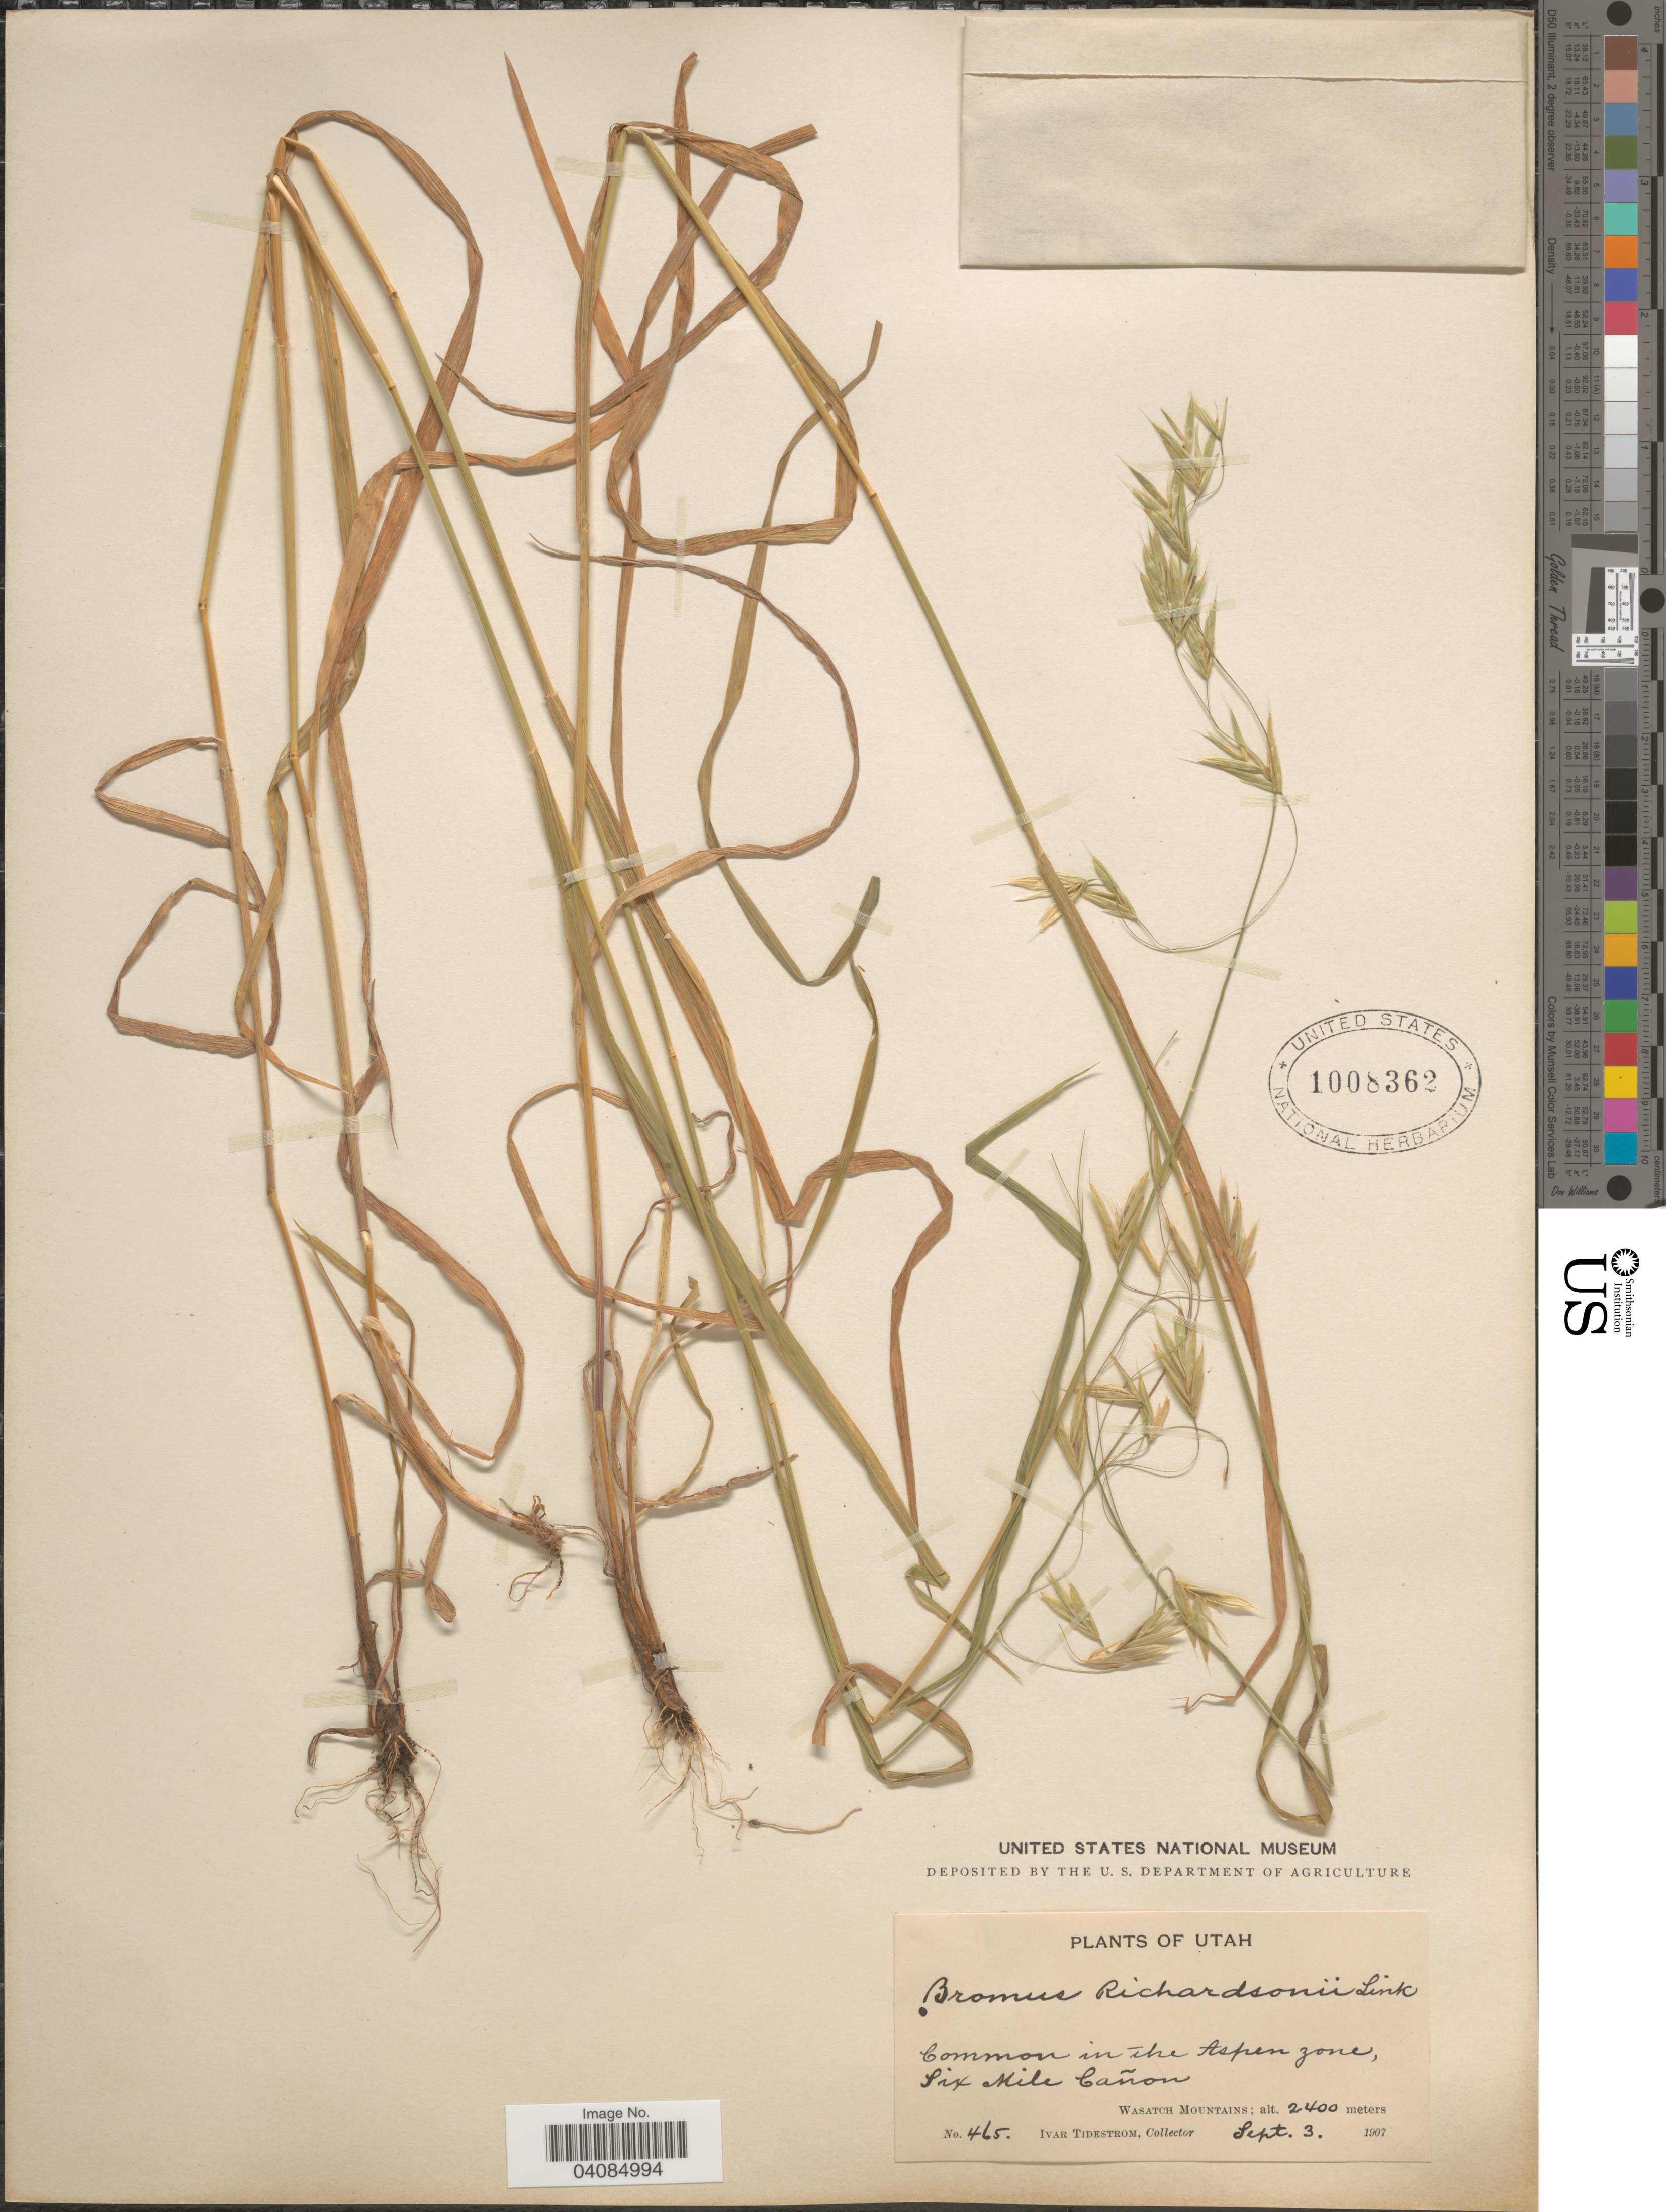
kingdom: Plantae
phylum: Tracheophyta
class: Liliopsida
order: Poales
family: Poaceae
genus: Bromus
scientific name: Bromus racemosus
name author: L.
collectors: I. F. Tidestrom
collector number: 465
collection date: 1907-09-03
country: United States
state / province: Utah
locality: Common in the Aspen zone, Six Mile Cañon. Wasatch Mountains.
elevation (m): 2400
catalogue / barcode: US 1008362